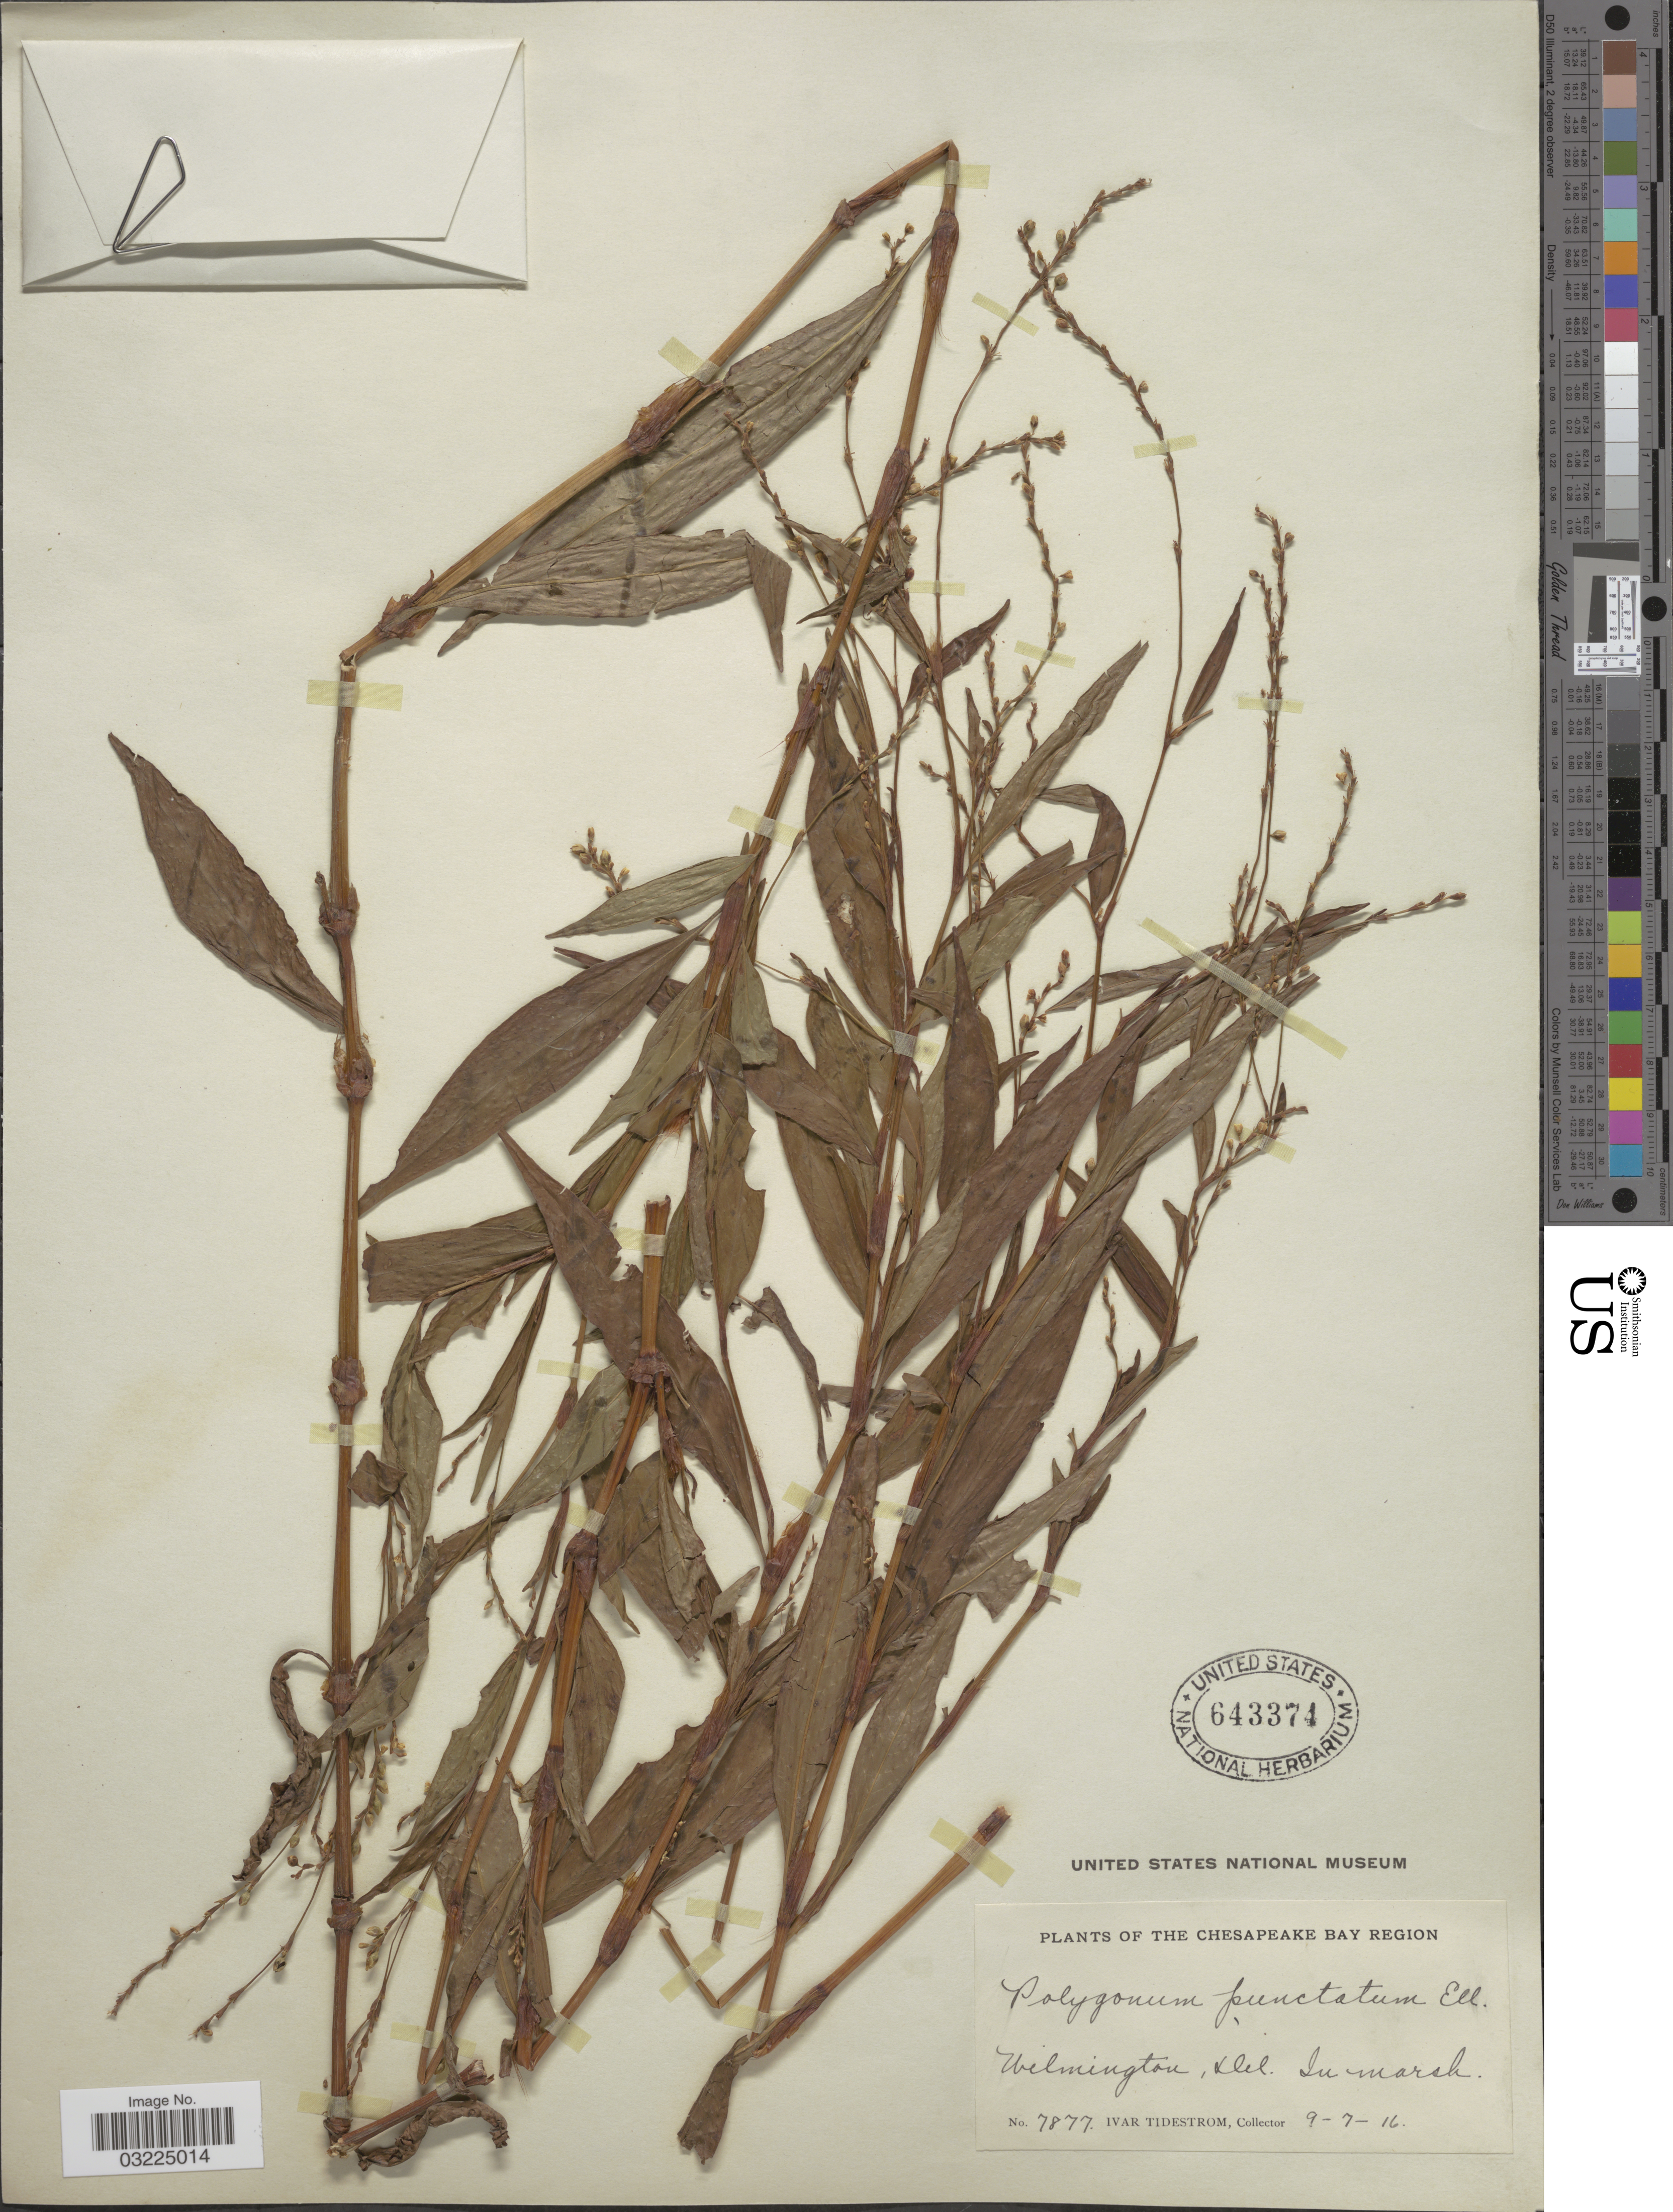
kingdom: Plantae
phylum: Tracheophyta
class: Magnoliopsida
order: Caryophyllales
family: Polygonaceae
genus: Persicaria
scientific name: Persicaria punctata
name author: (Elliott) Small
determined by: Atha, D. E.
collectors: I. F. Tidestrom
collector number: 7877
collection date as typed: Transcribed d/m/y: 7/9/16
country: United States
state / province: Delaware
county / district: New Castle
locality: Chesapeake Bay Region. Wilmington. In marsh.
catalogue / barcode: US 643374